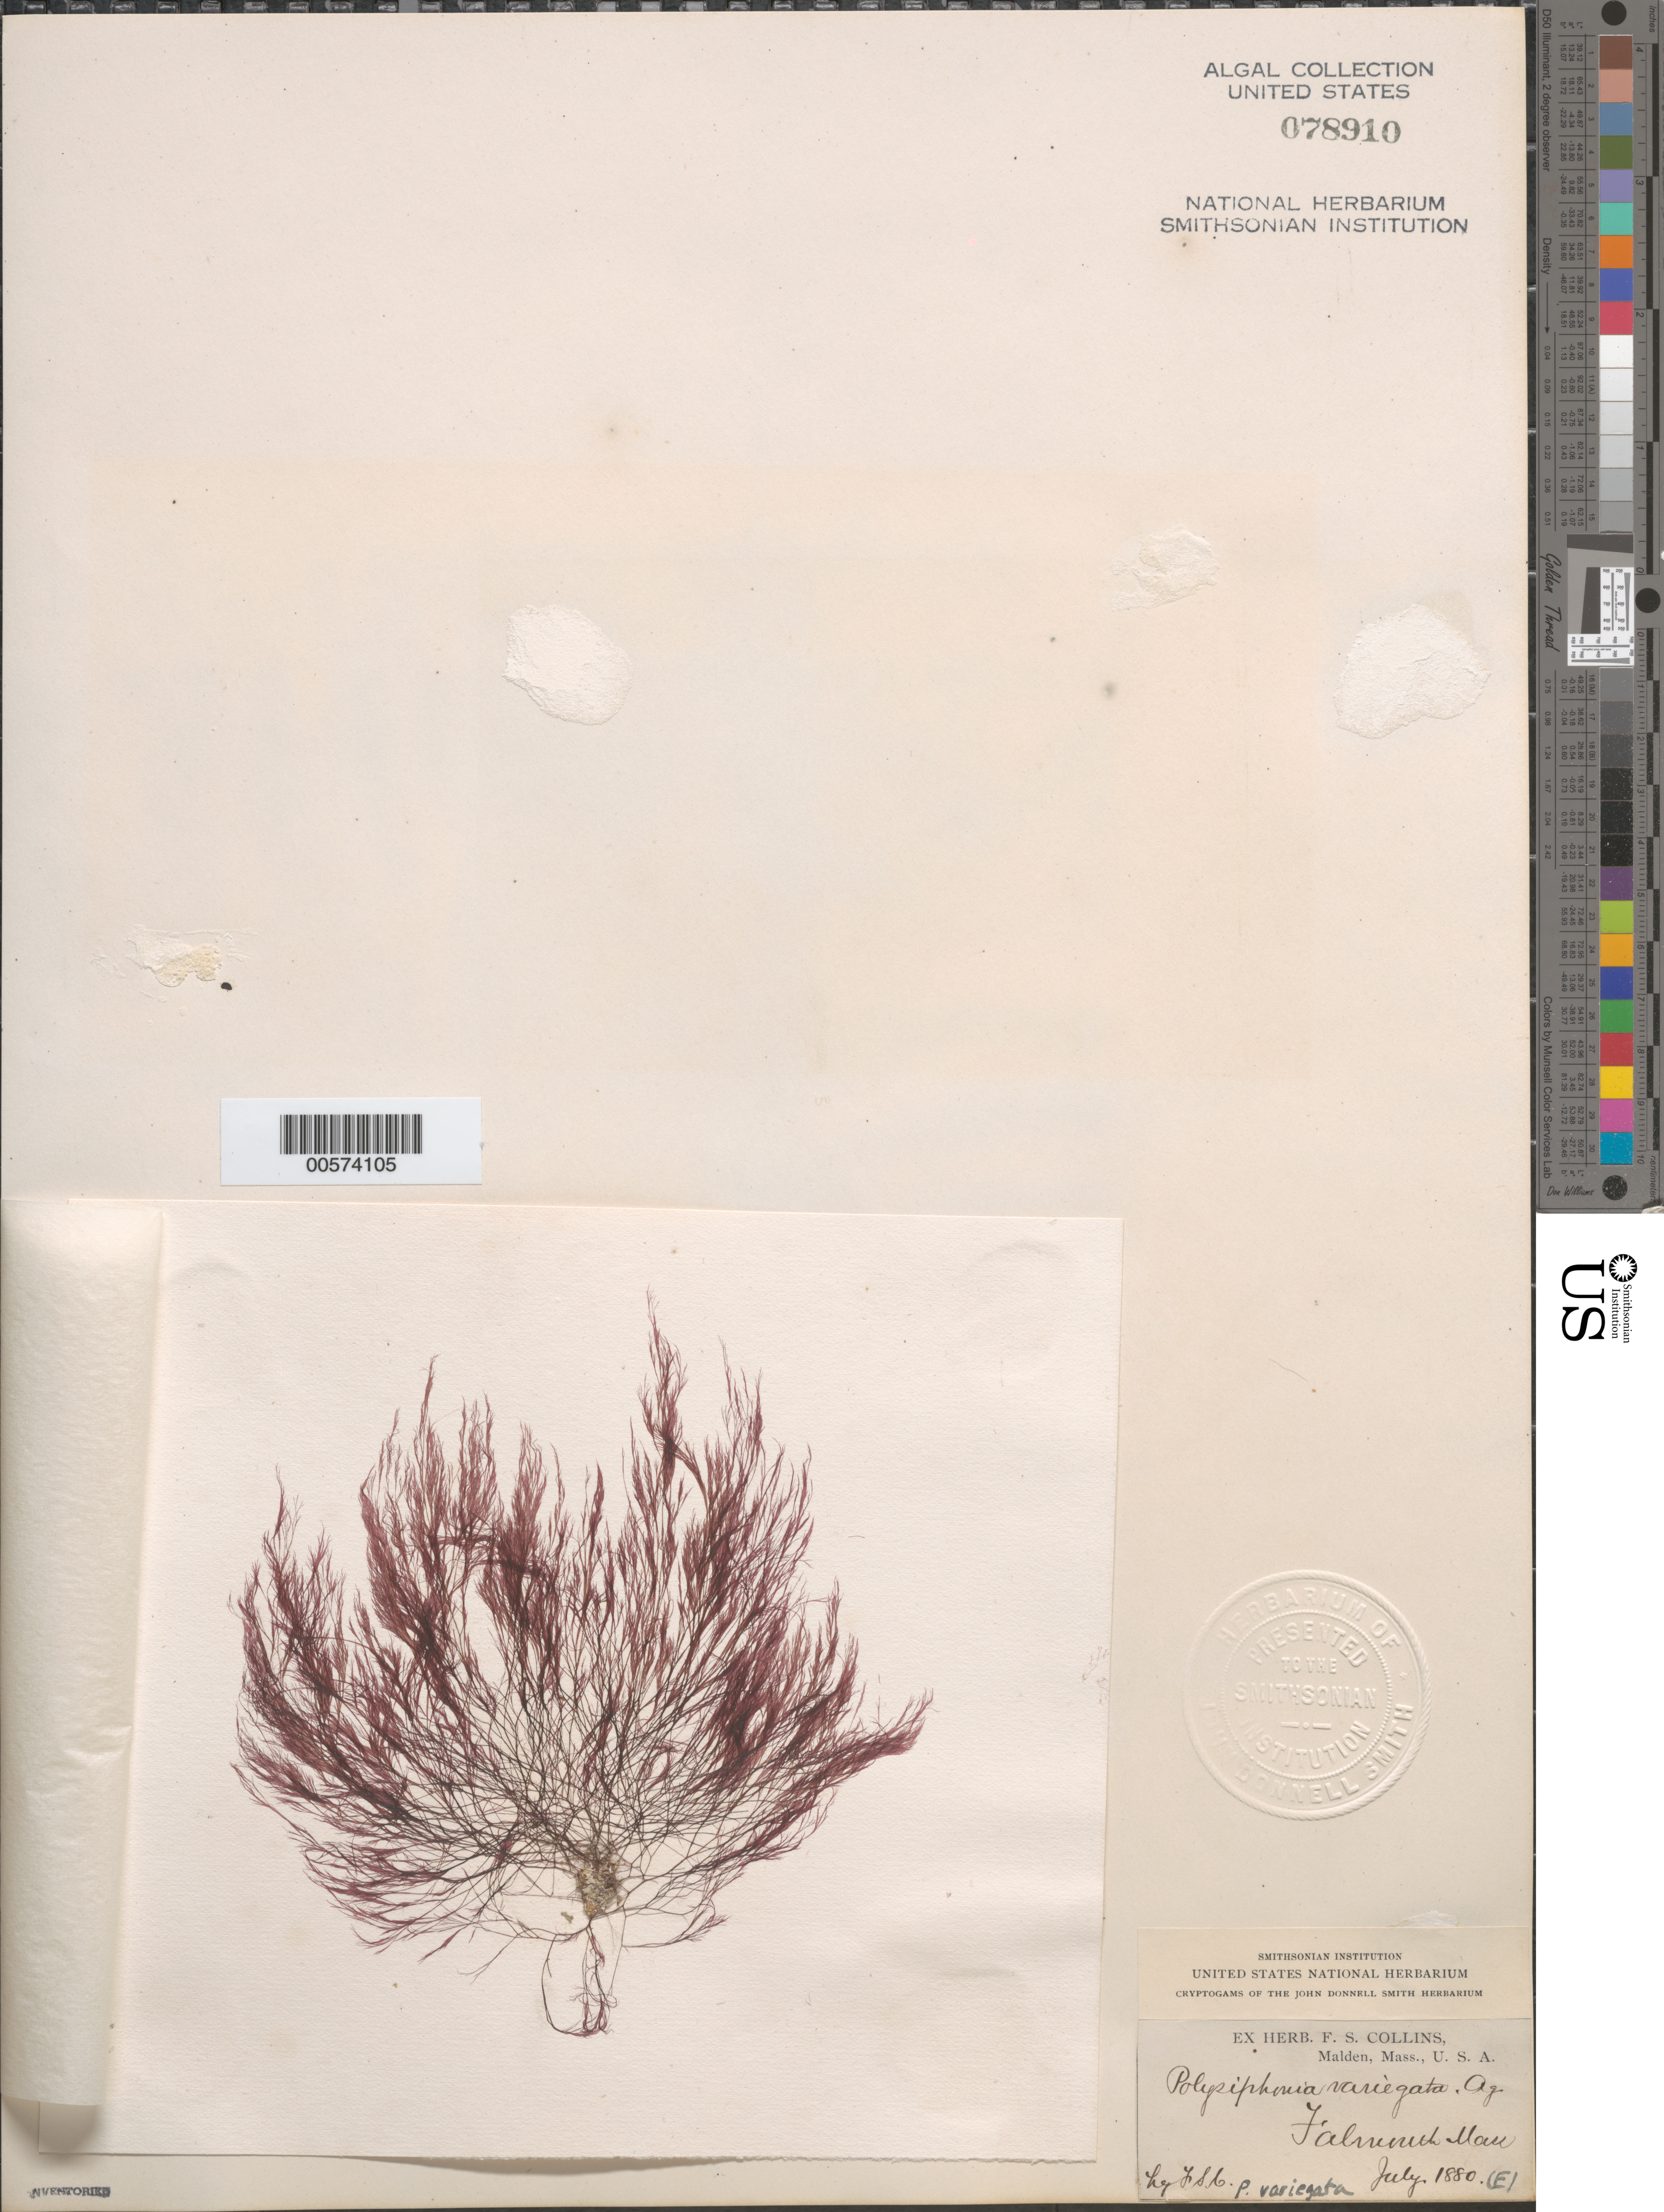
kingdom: Plantae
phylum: Rhodophyta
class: Florideophyceae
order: Ceramiales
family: Rhodomelaceae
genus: Carradoriella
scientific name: Carradoriella denudata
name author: (Dillwyn) Savoie & G.W. Saunders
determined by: Algae name updating Project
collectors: F. Collins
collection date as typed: Jul 1880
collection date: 1880-07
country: United States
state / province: Massachusetts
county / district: Barnstable County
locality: Falmouth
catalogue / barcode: US 78910